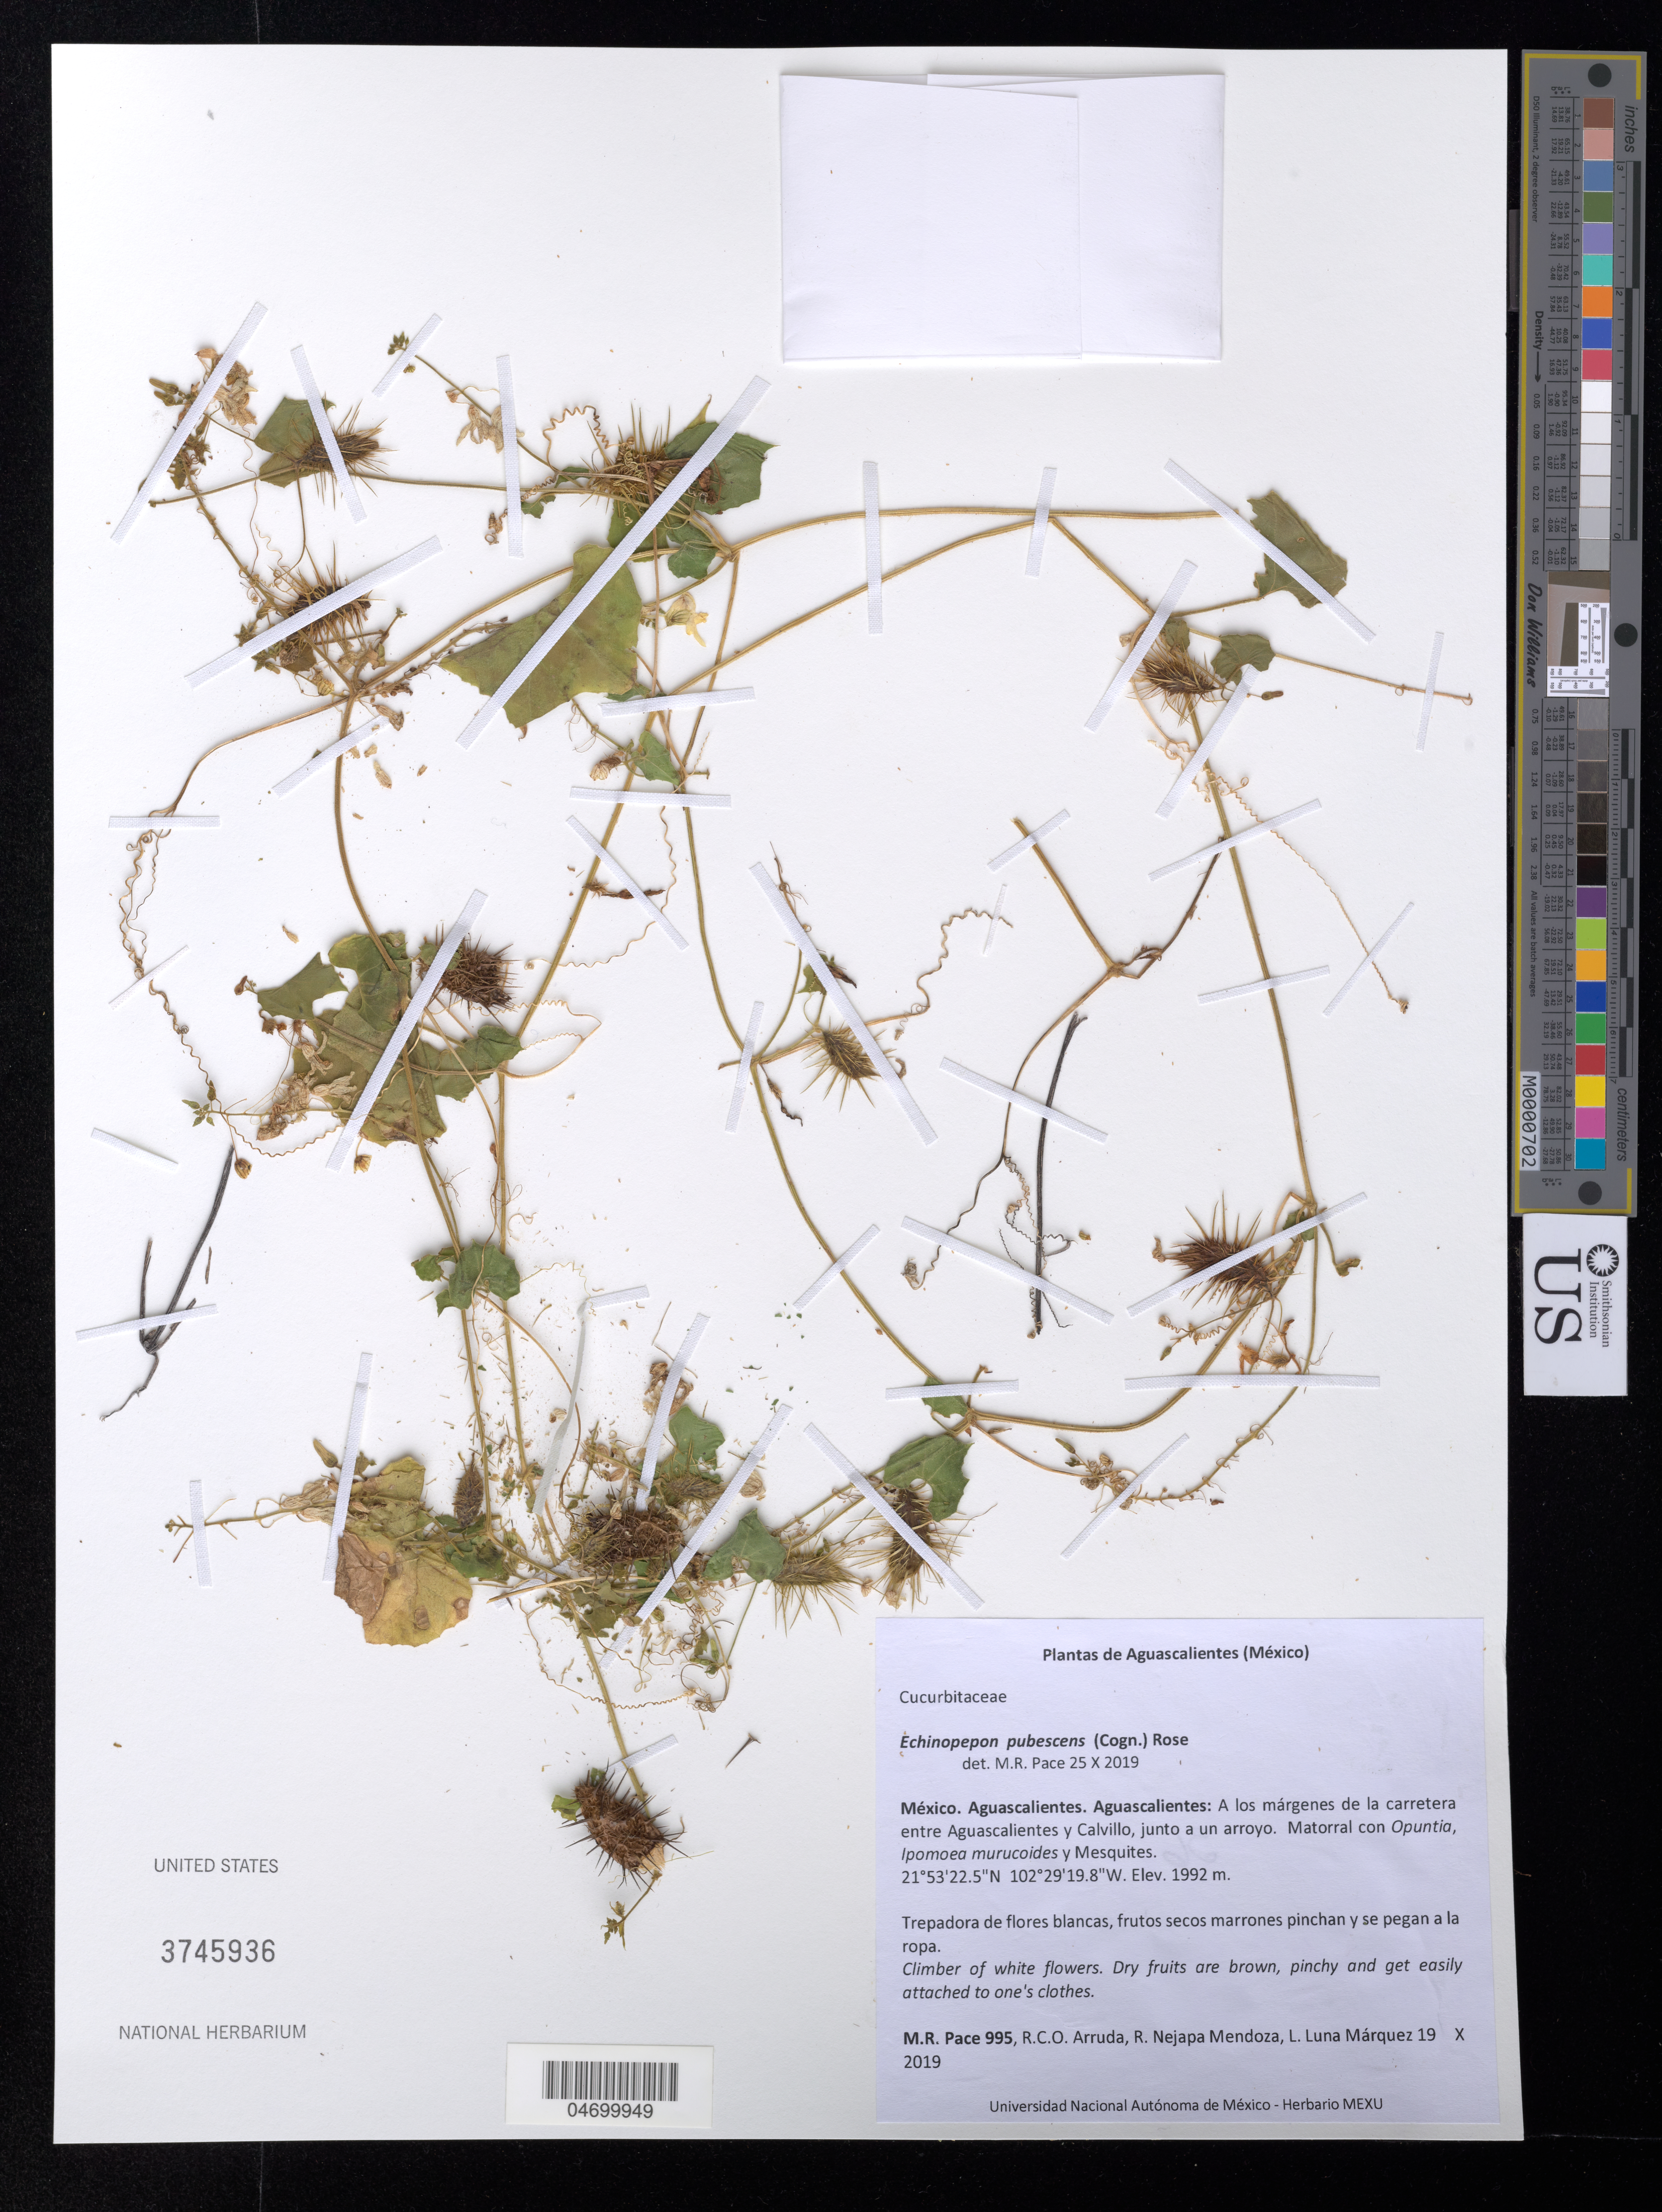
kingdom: Plantae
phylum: Tracheophyta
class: Magnoliopsida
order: Cucurbitales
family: Cucurbitaceae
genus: Echinopepon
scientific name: Echinopepon pubescens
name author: (Benth.) Rose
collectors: M. Pace, R. Arruda, R. Nejapa Mendoza & L. Luna Marquez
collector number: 995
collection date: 2019-10-19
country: Mexico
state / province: Aguascalientes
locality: A los márgenes de la carretera entre Aguascalientes y Calvillo, junto a un arroyo.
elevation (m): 1992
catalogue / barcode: US 3745936